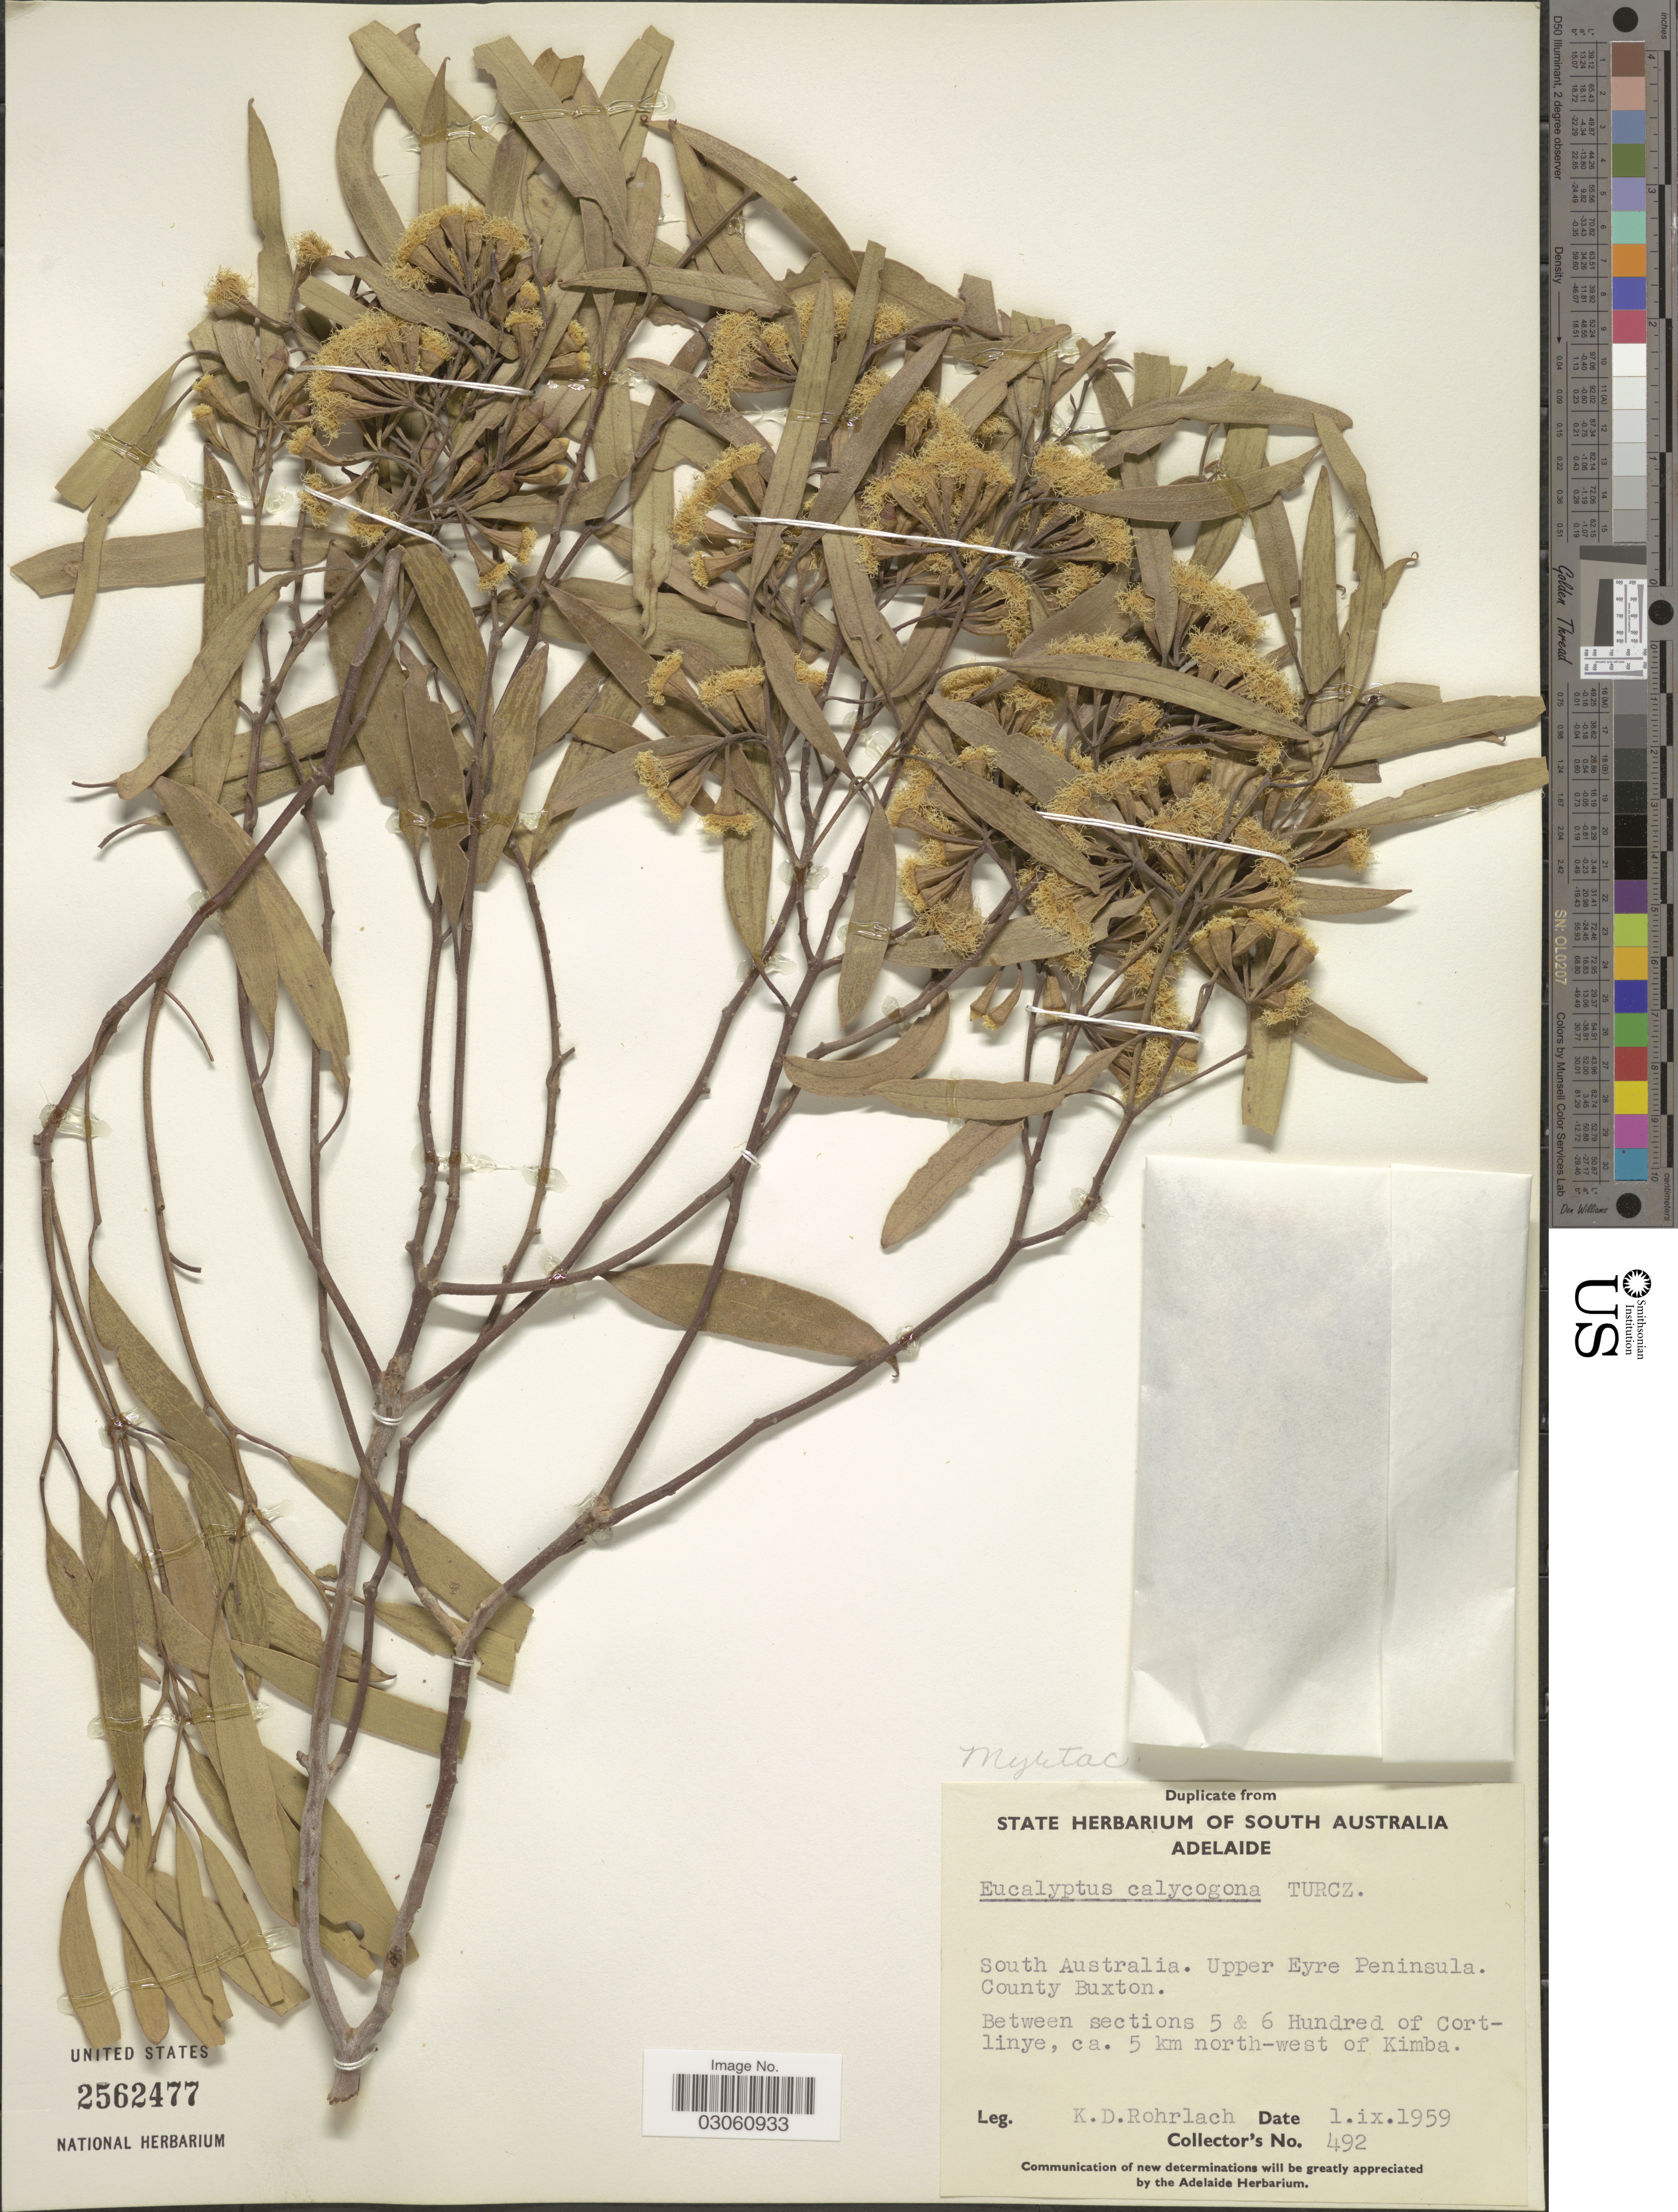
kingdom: Plantae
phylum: Tracheophyta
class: Magnoliopsida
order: Myrtales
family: Myrtaceae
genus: Eucalyptus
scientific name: Eucalyptus calycogona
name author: Turcz.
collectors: K. Rohrlach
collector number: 492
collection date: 1959-09-01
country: Australia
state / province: South Australia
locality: South Australia, Upper Eyre Peninsula, County Buxton, Between sections 5 & 6 Hundred of Cortlinye, ca. 5 km north-west of Kimba.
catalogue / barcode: US 2562477